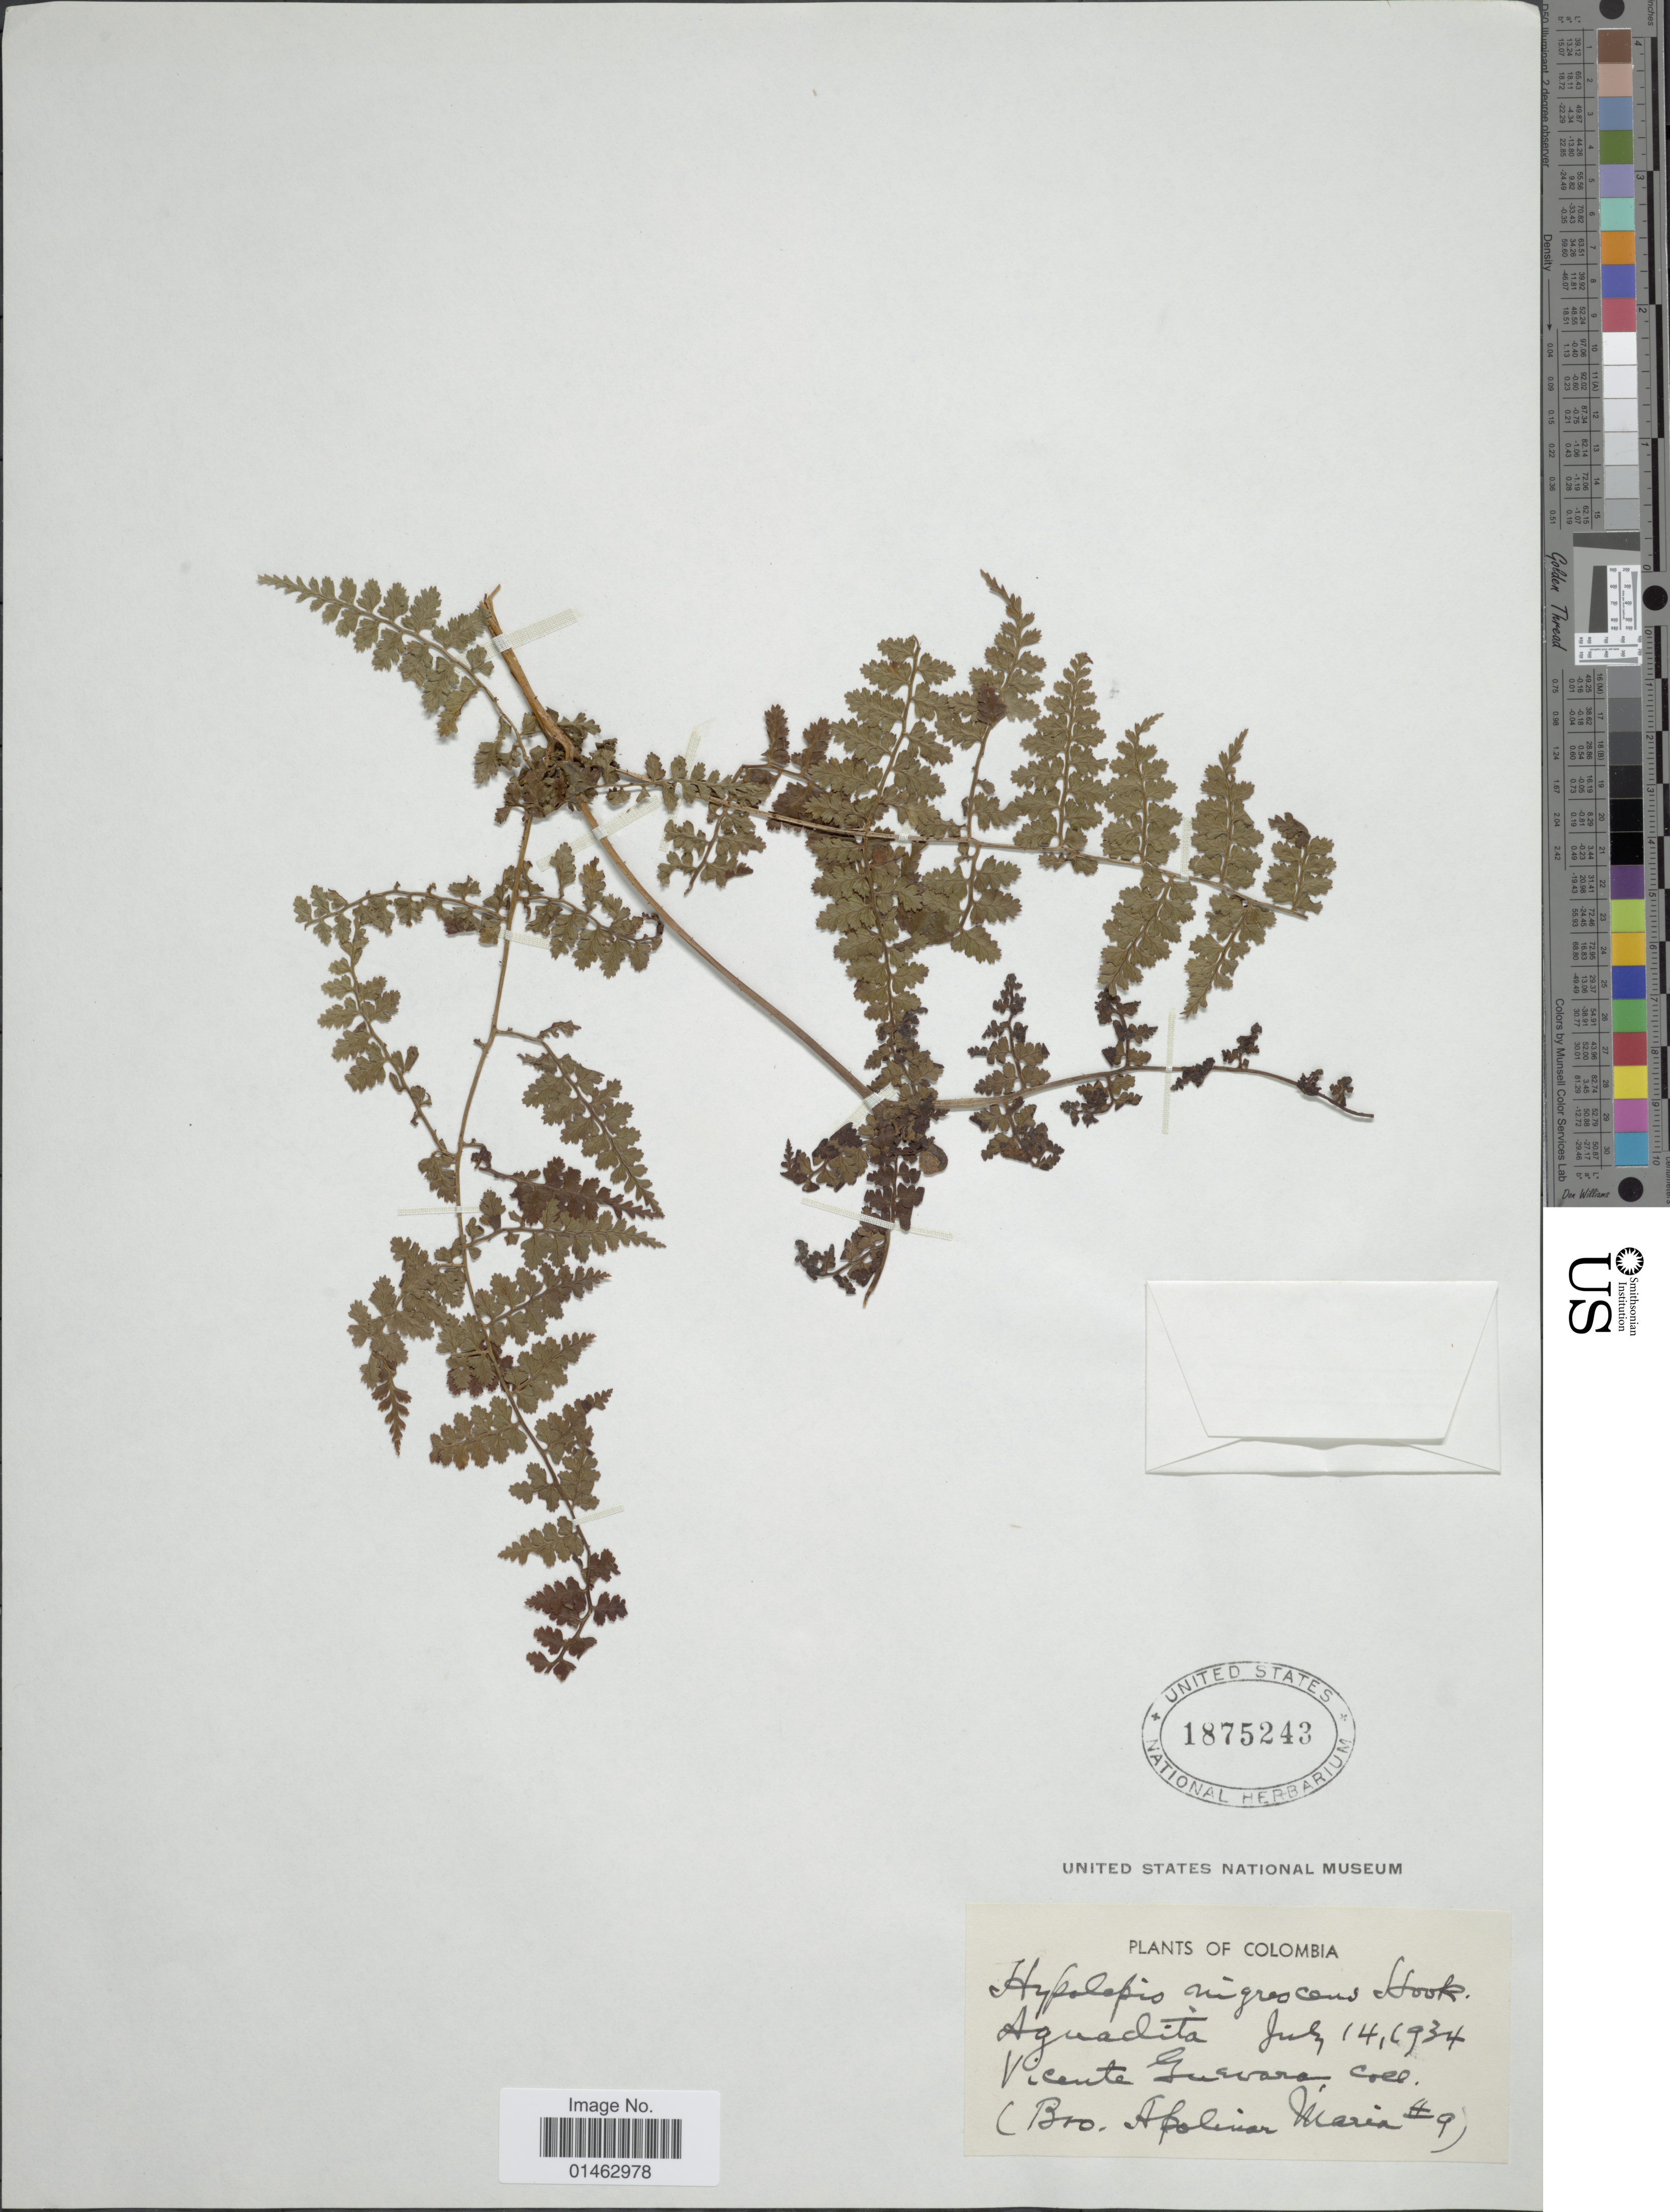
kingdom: Plantae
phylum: Tracheophyta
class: Polypodiopsida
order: Polypodiales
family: Dennstaedtiaceae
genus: Hypolepis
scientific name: Hypolepis nigrescens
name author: Hook.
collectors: V. Guevara & B. Apolinar-Maria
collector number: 9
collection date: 1934-07-14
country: Colombia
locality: Aguadita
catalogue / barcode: US 1875243